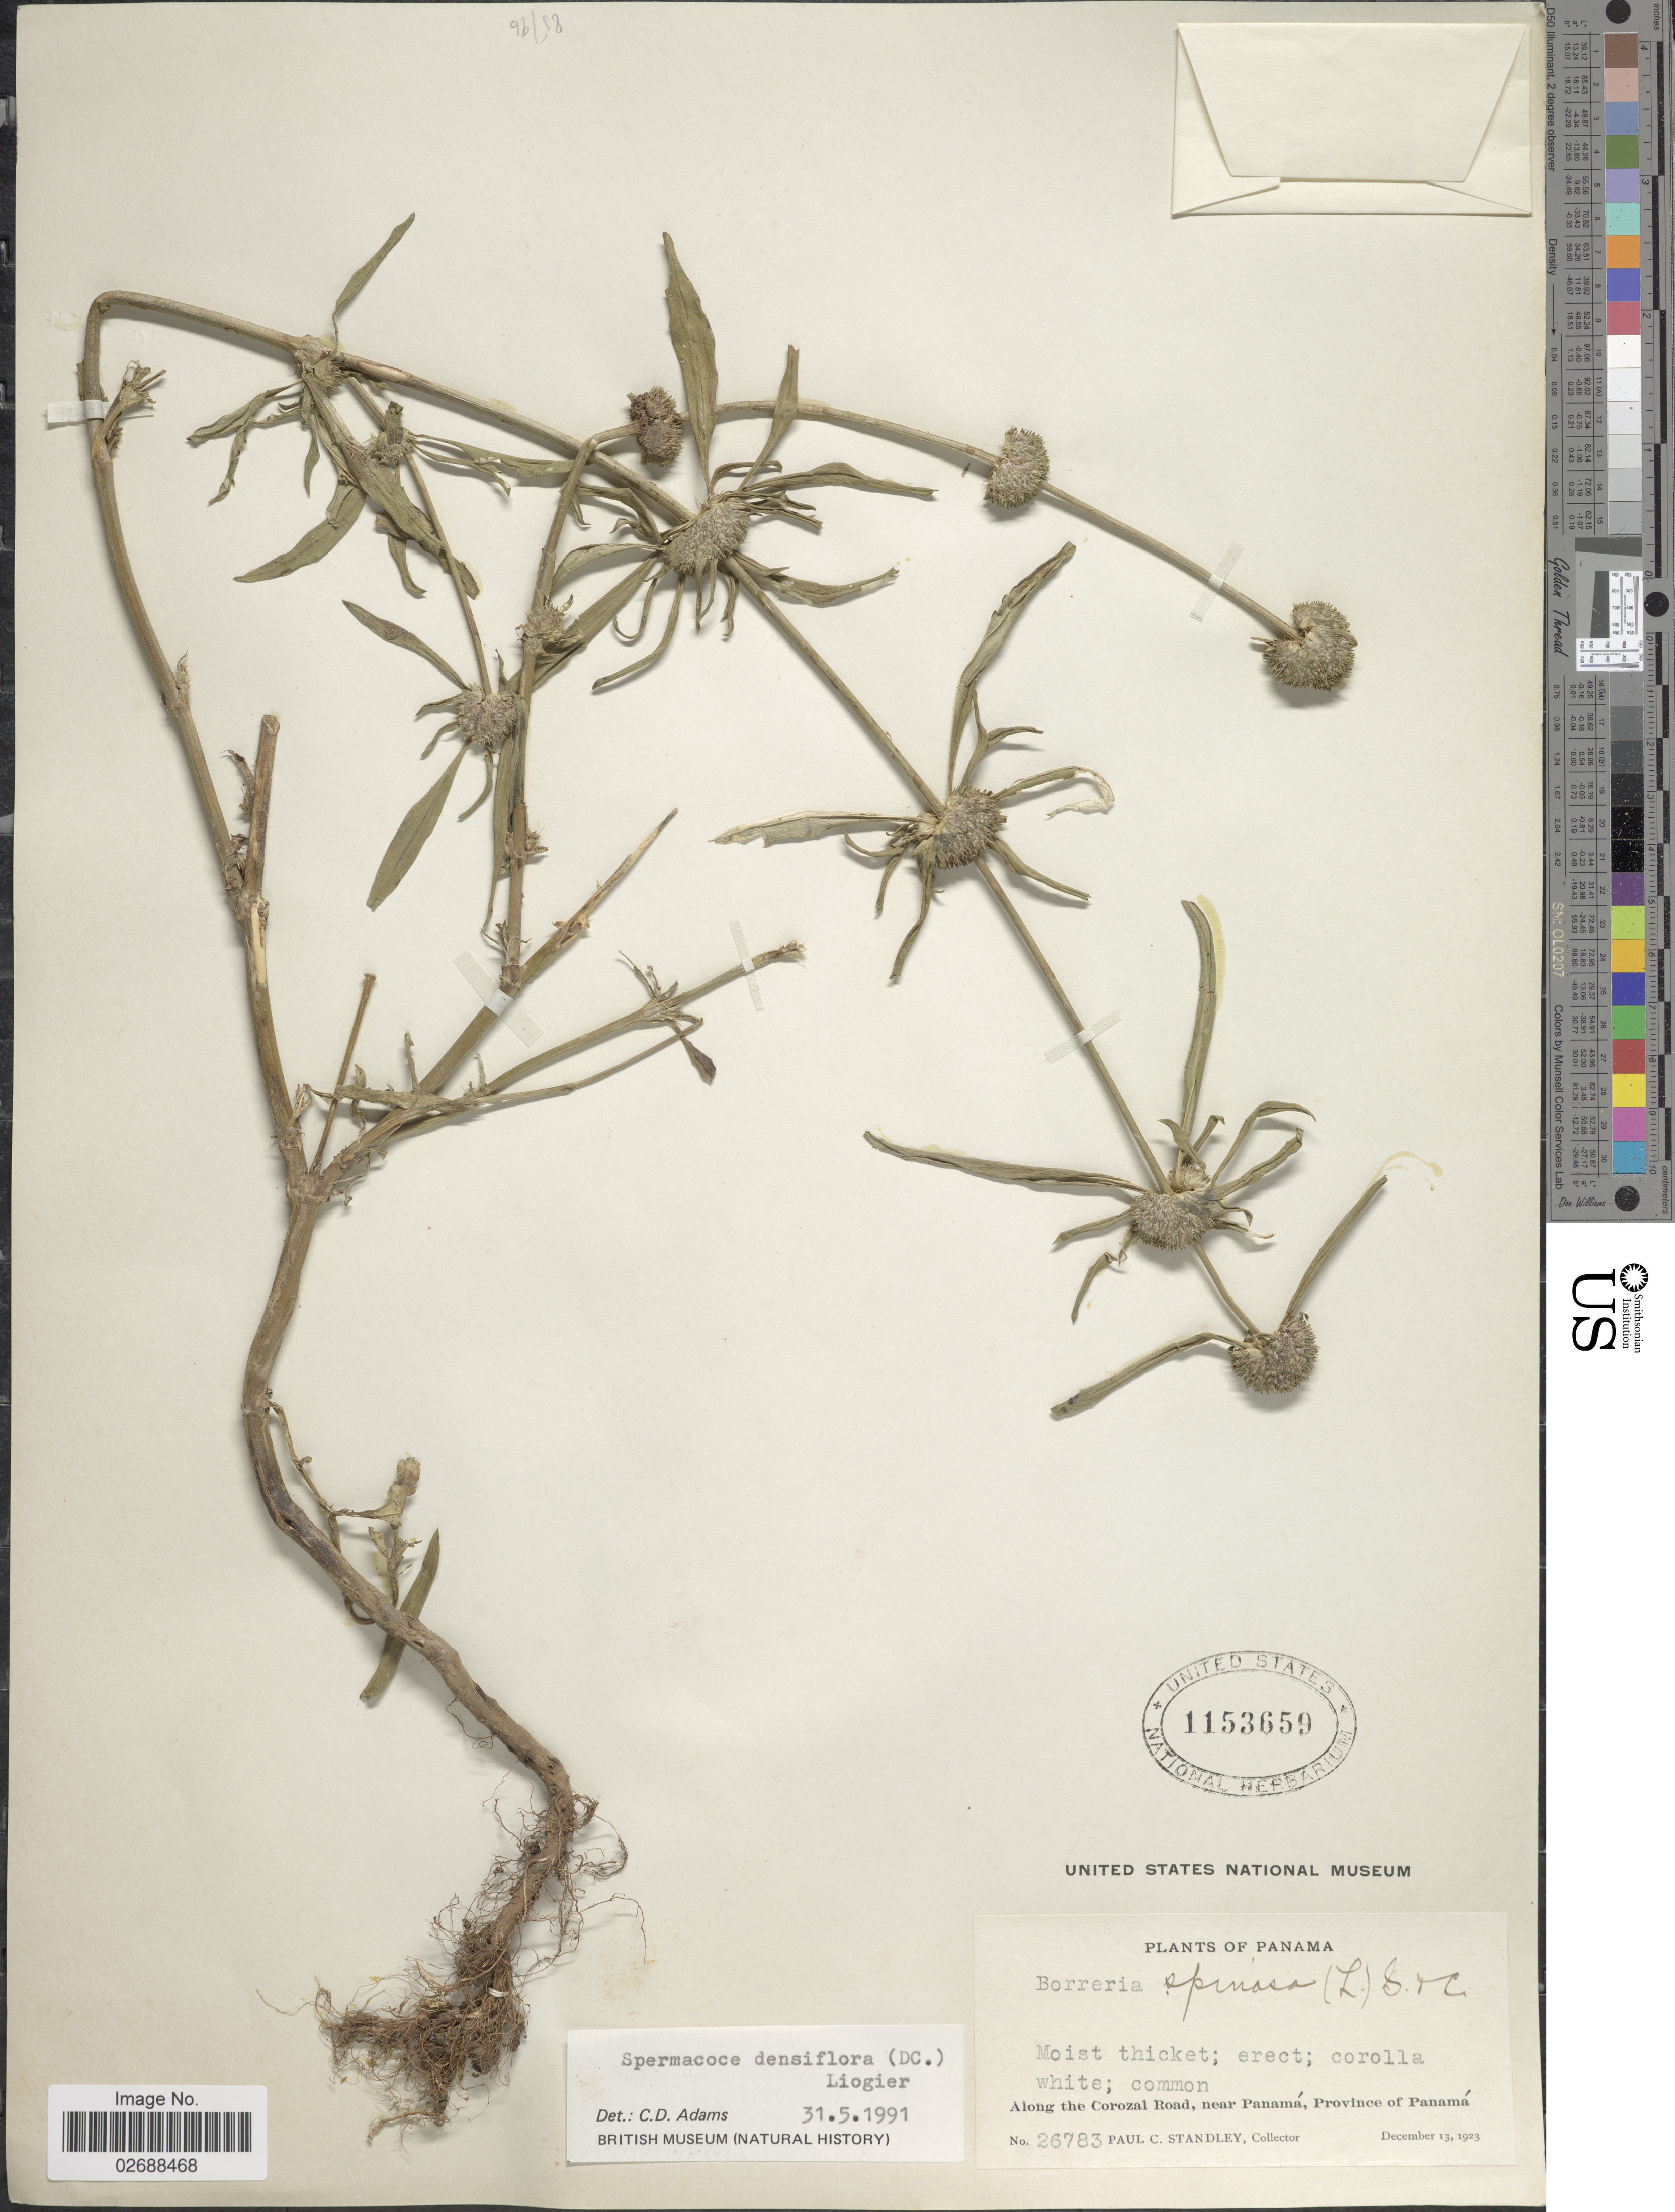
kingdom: Plantae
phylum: Tracheophyta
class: Magnoliopsida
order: Gentianales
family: Rubiaceae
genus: Spermacoce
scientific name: Spermacoce densiflora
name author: (DC.) Alain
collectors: P. C. Standley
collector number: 26783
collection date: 1923-12-13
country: Panama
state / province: Panamá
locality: Along the Corozal Road, near Panamá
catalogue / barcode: US 1153659